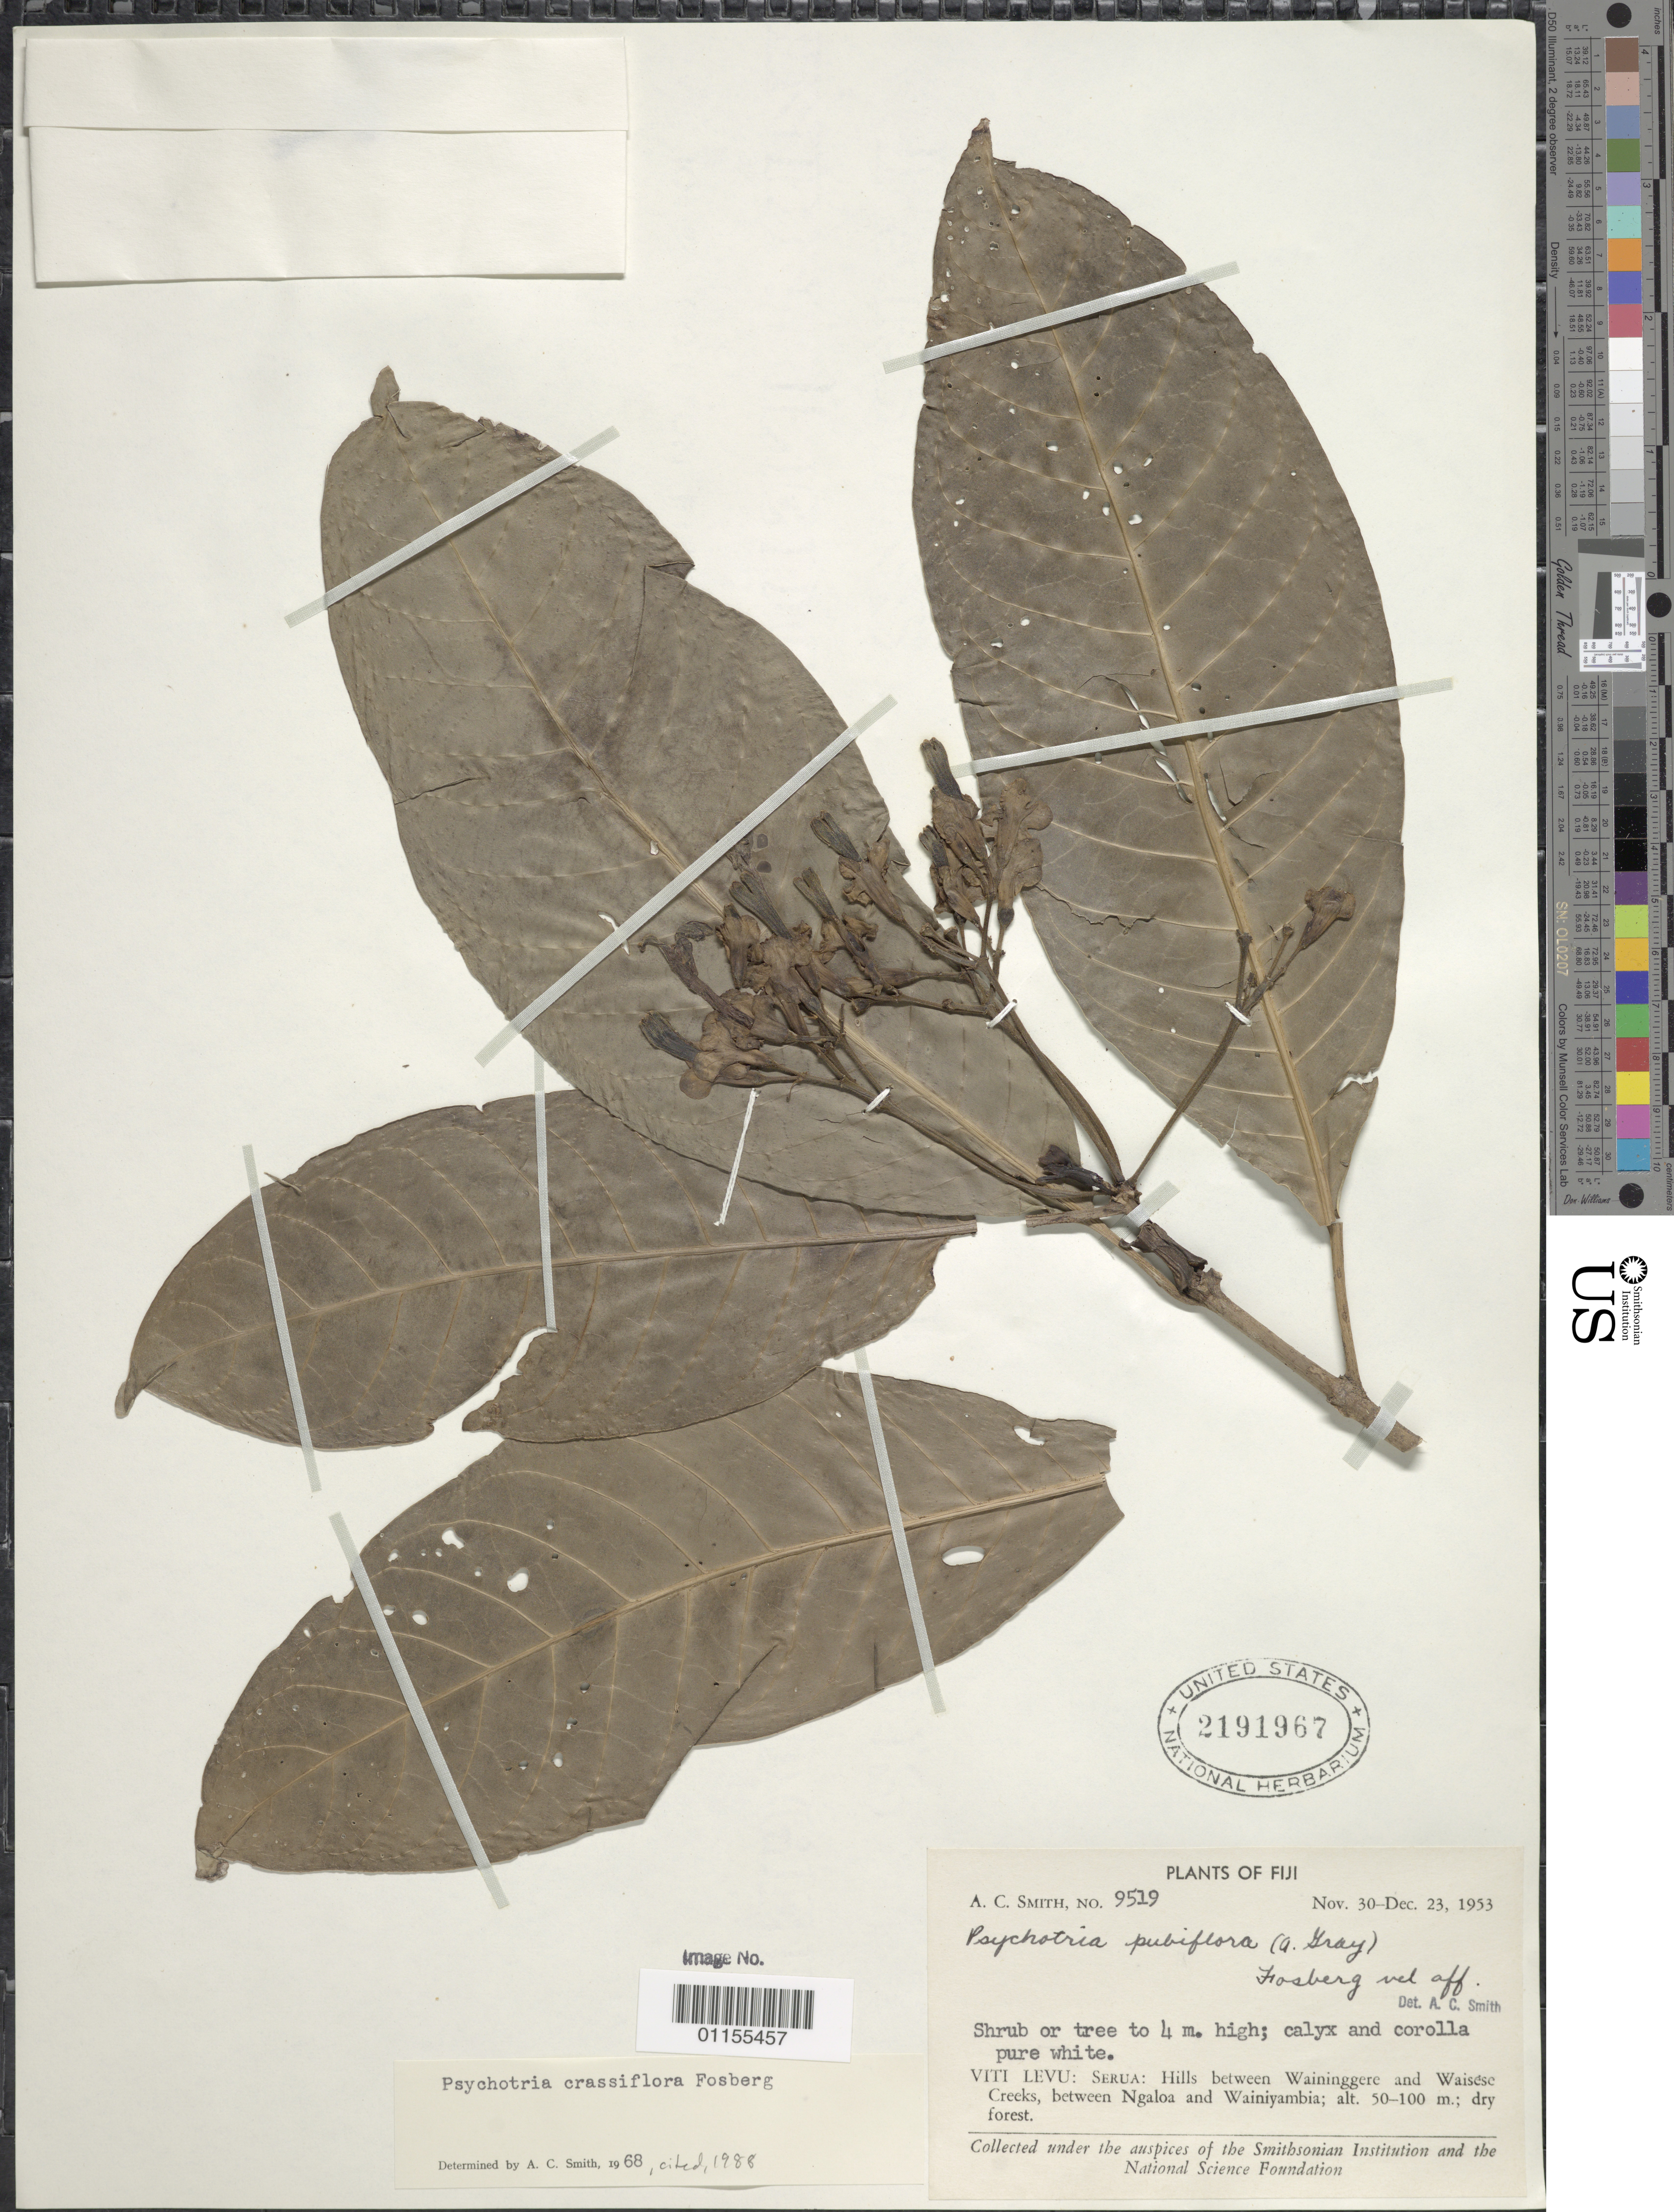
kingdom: Plantae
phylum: Tracheophyta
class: Magnoliopsida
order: Gentianales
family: Rubiaceae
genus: Psychotria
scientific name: Psychotria crassiflora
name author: Fosberg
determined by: Smith, A. C.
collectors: A. C. Smith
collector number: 9519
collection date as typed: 30 Nov 1953 to 23 Dec 1953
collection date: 1953-11-30/1953-12-23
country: Fiji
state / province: Central Division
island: Viti Levu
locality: Serua Prov.: hills between waininggere and waisese creeks, between ngaloa and wainiyambia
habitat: dry forest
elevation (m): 50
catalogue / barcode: US 2191967